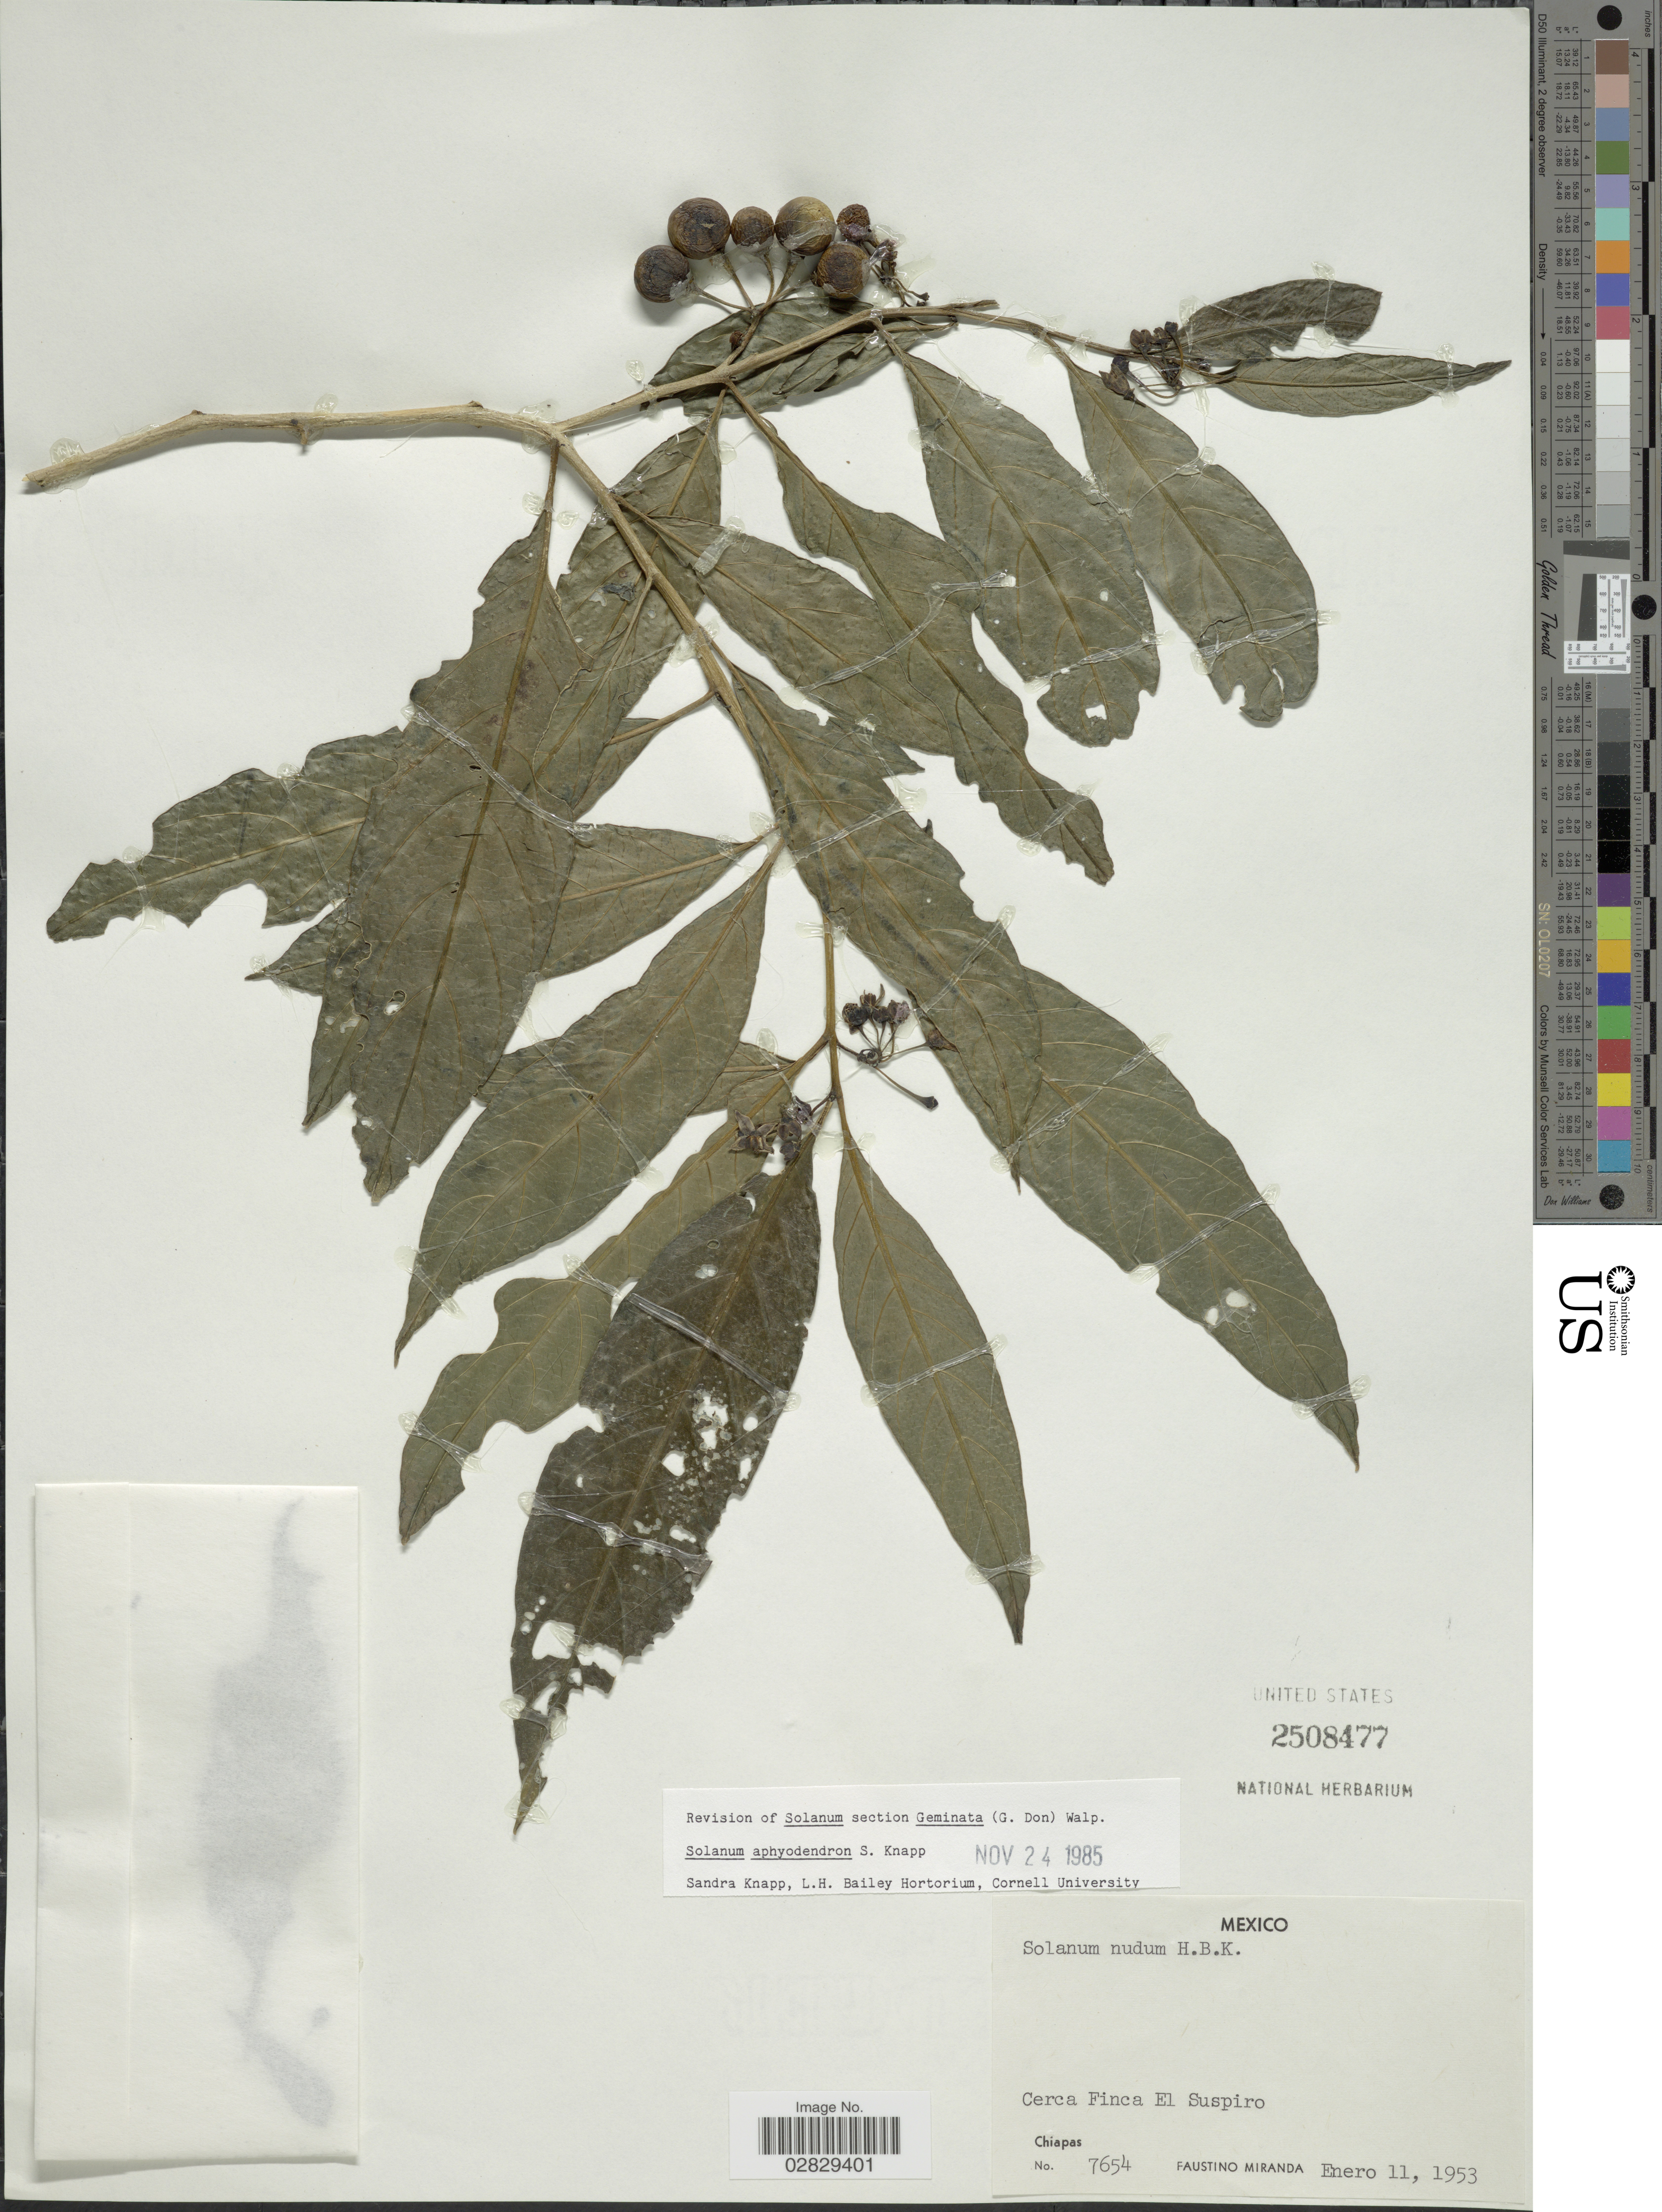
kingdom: Plantae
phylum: Tracheophyta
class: Magnoliopsida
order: Solanales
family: Solanaceae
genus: Solanum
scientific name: Solanum aphyodendron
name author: S. Knapp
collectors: F. Miranda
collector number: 7654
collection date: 1953-01-11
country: Mexico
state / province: Chiapas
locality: Cerca Finca El Suspiro.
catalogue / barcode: US 2508477